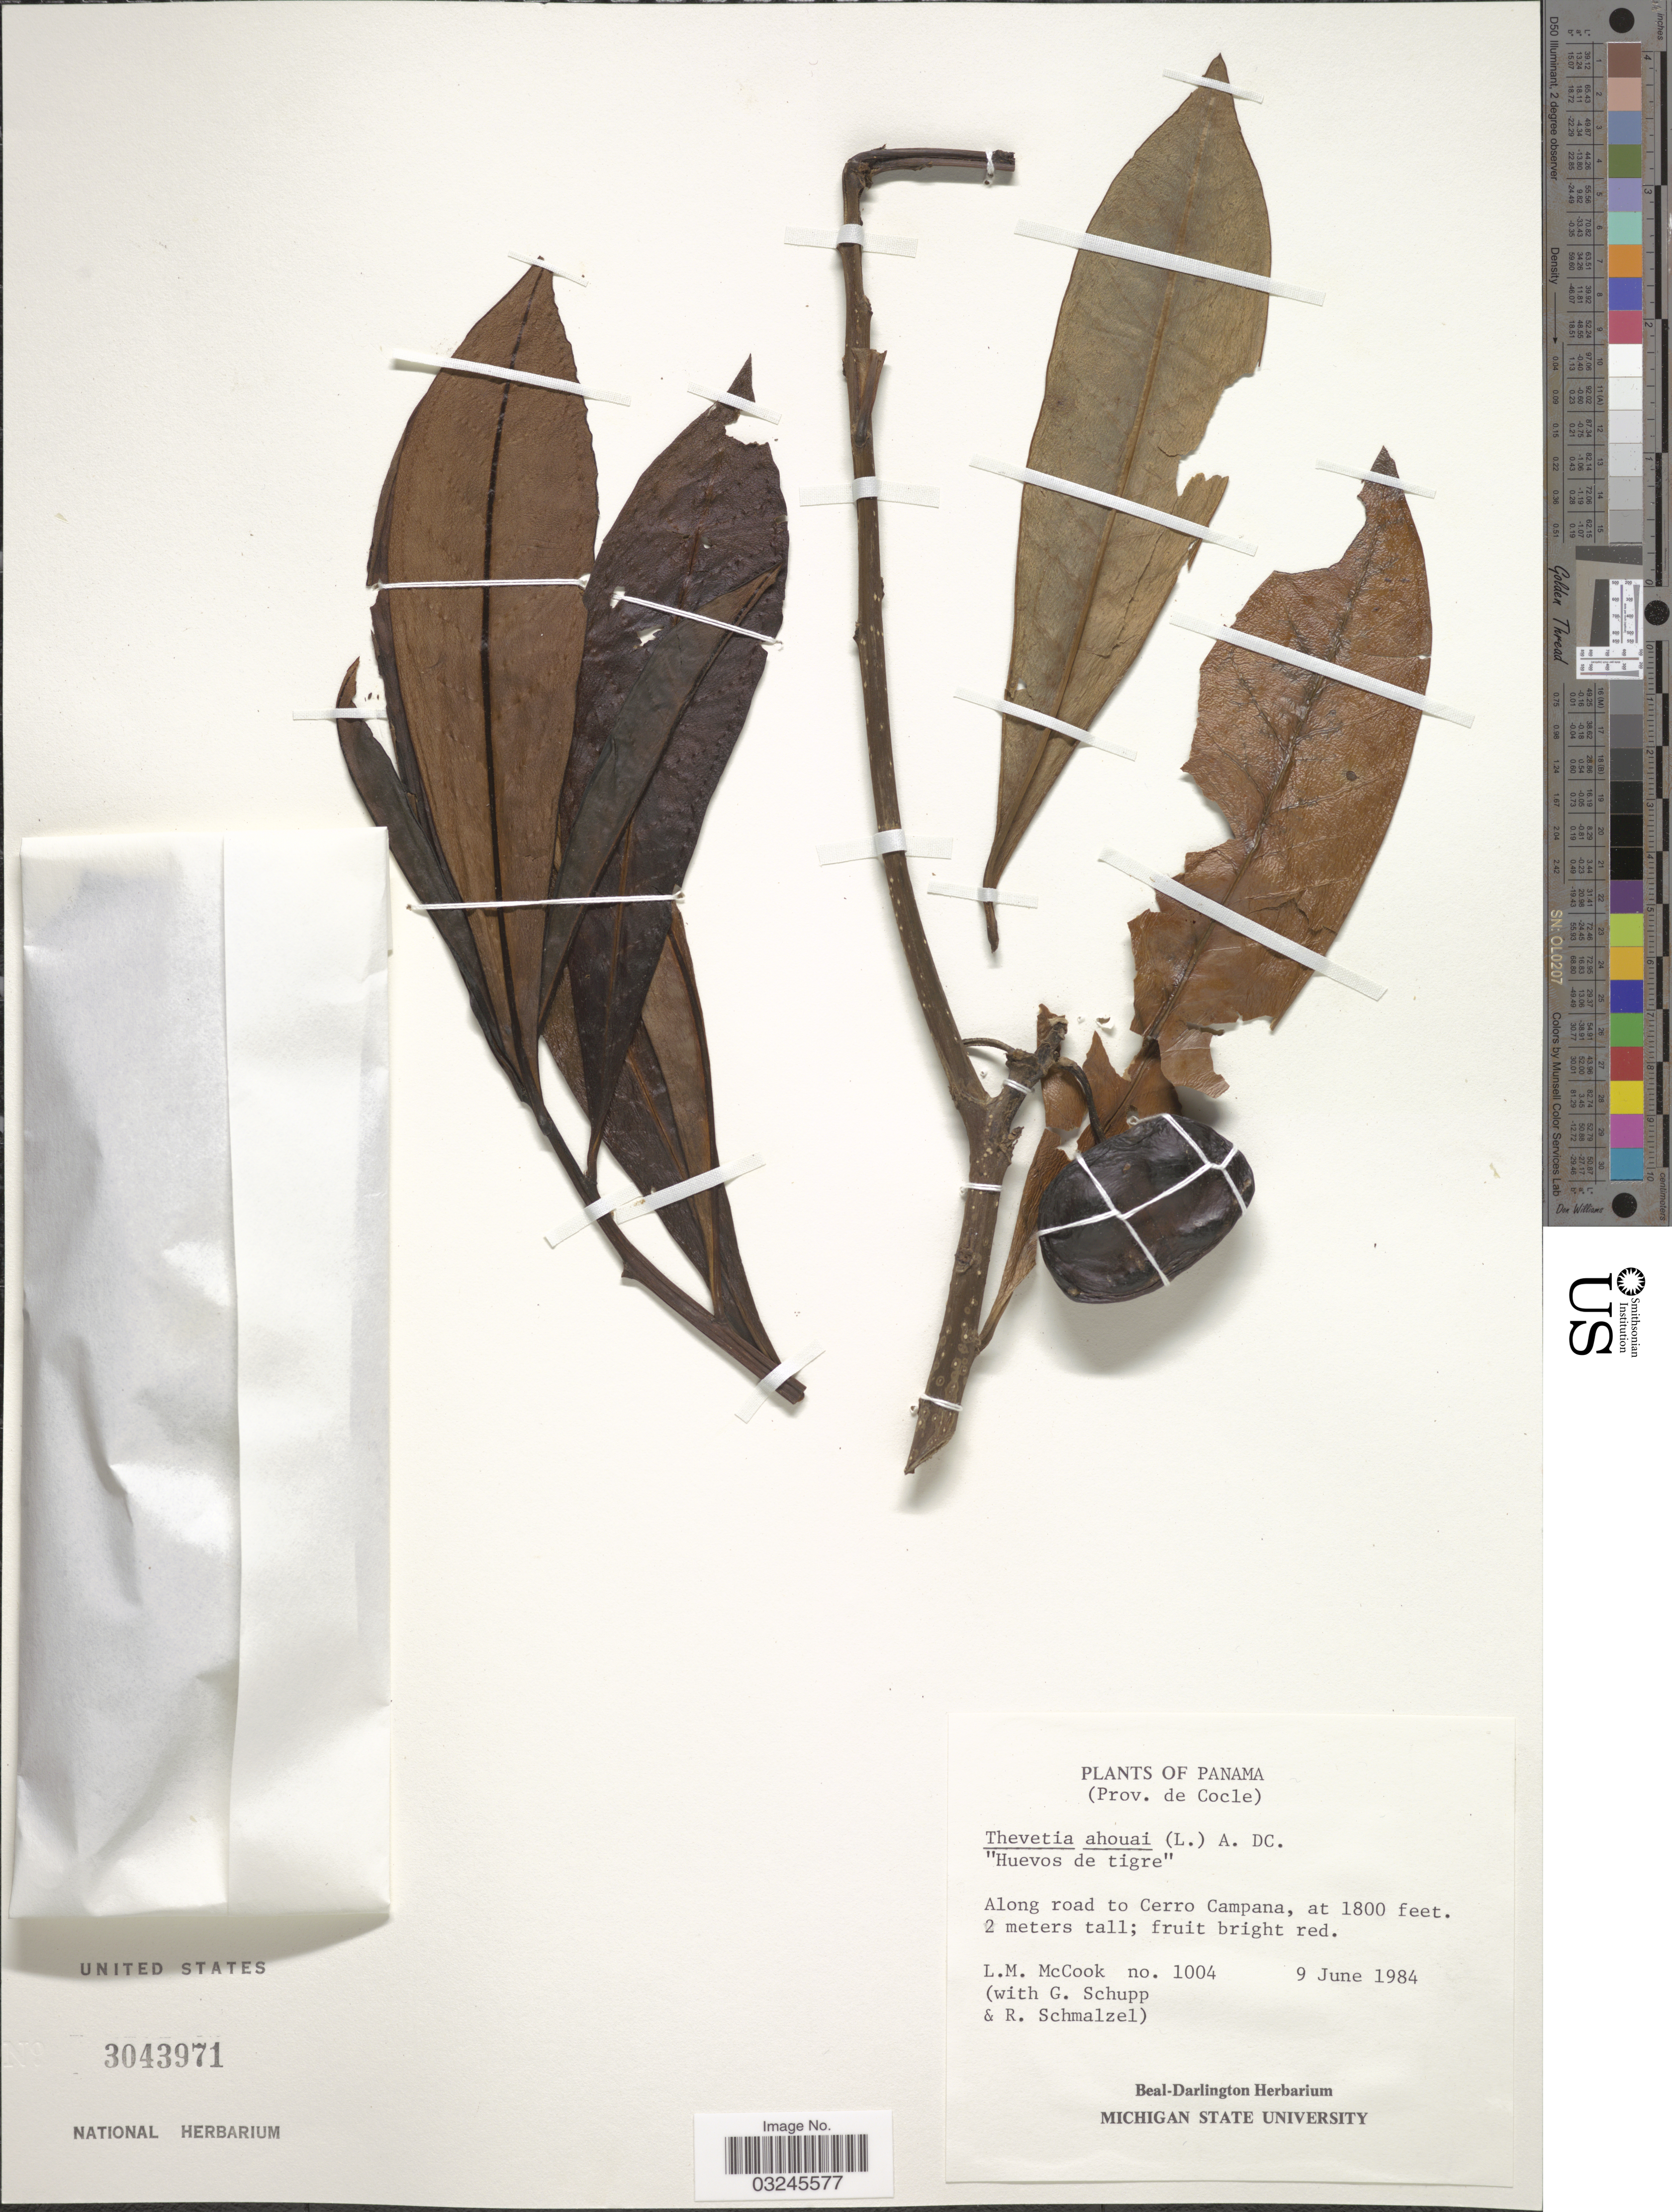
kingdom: Plantae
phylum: Tracheophyta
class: Magnoliopsida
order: Gentianales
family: Apocynaceae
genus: Thevetia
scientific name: Thevetia ahouai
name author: (L.) A. DC.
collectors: L. McCook, G. Schupp & R. Schmalzel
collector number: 1004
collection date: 1984-06-09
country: Panama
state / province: Coclé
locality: Along road to Cerro Campana.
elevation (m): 549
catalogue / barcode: US 3043971